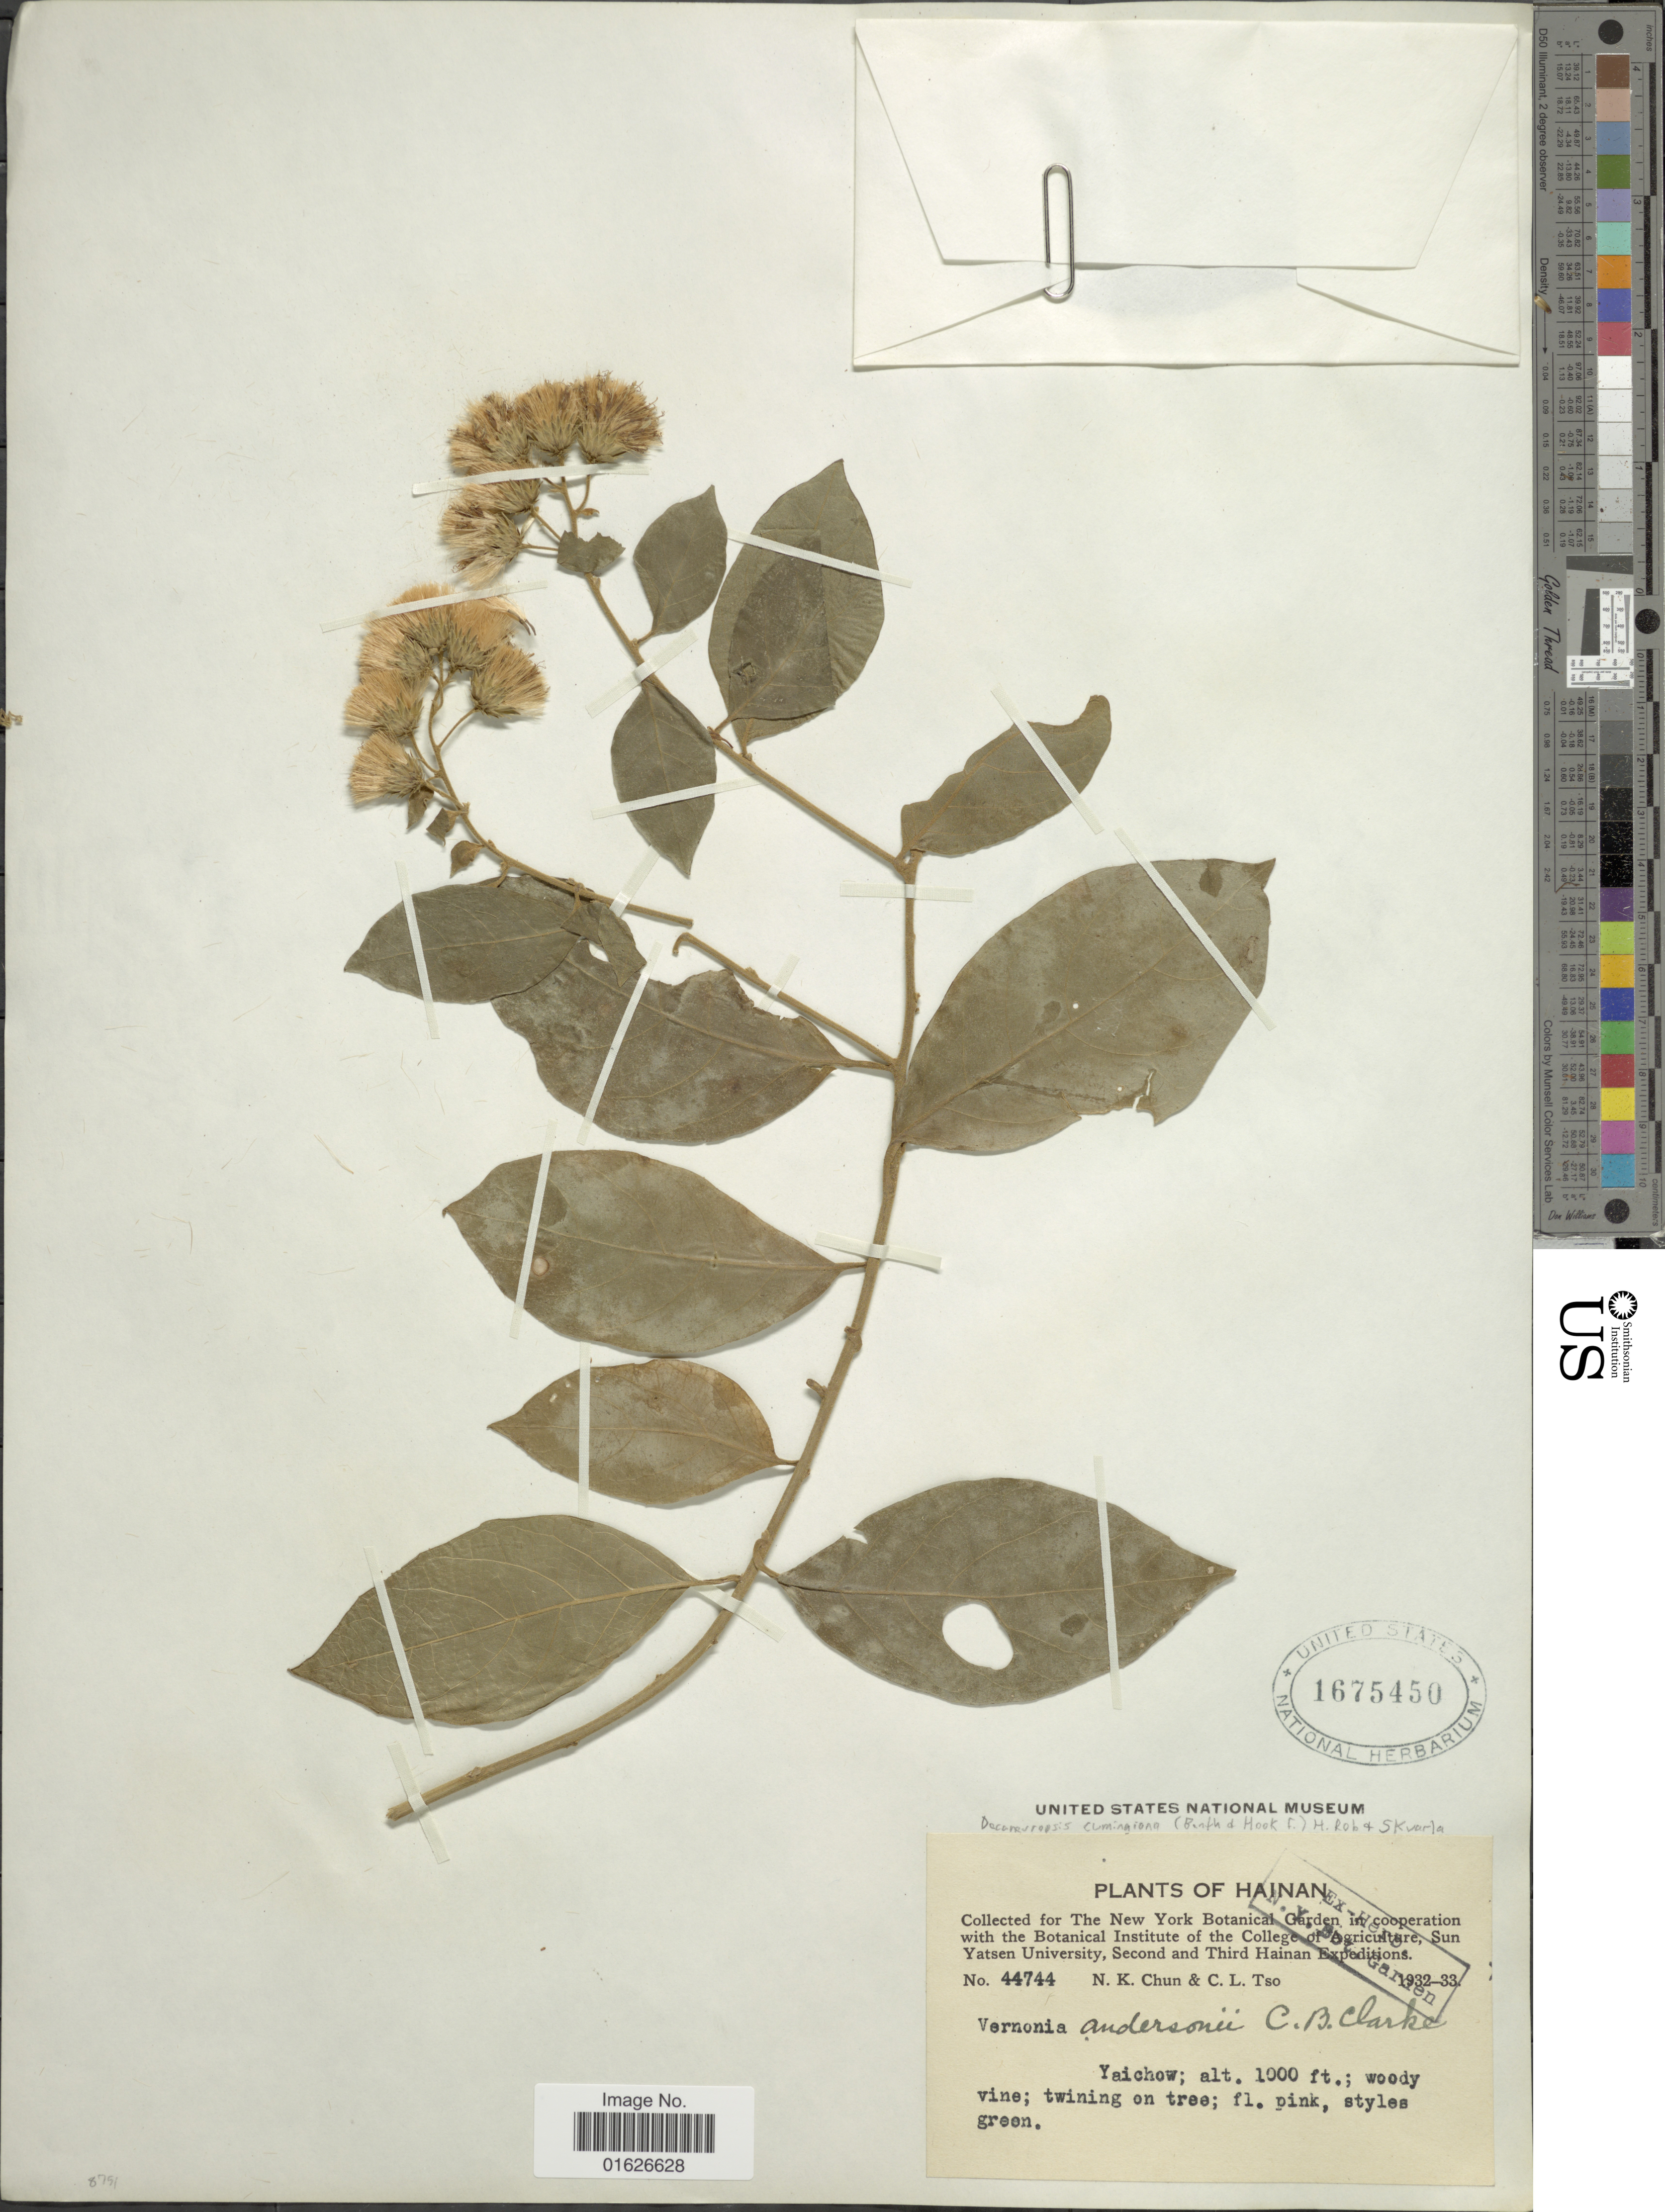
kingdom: Plantae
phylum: Tracheophyta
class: Magnoliopsida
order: Asterales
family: Asteraceae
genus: Decaneuropsis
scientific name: Decaneuropsis cumingiana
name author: (Benth.) H. Rob. & Skvarla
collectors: N. K. Chun & C. Tso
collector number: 44744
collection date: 1932/1933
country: China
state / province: Hainan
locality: Yaichow.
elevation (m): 305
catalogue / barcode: US 1675450